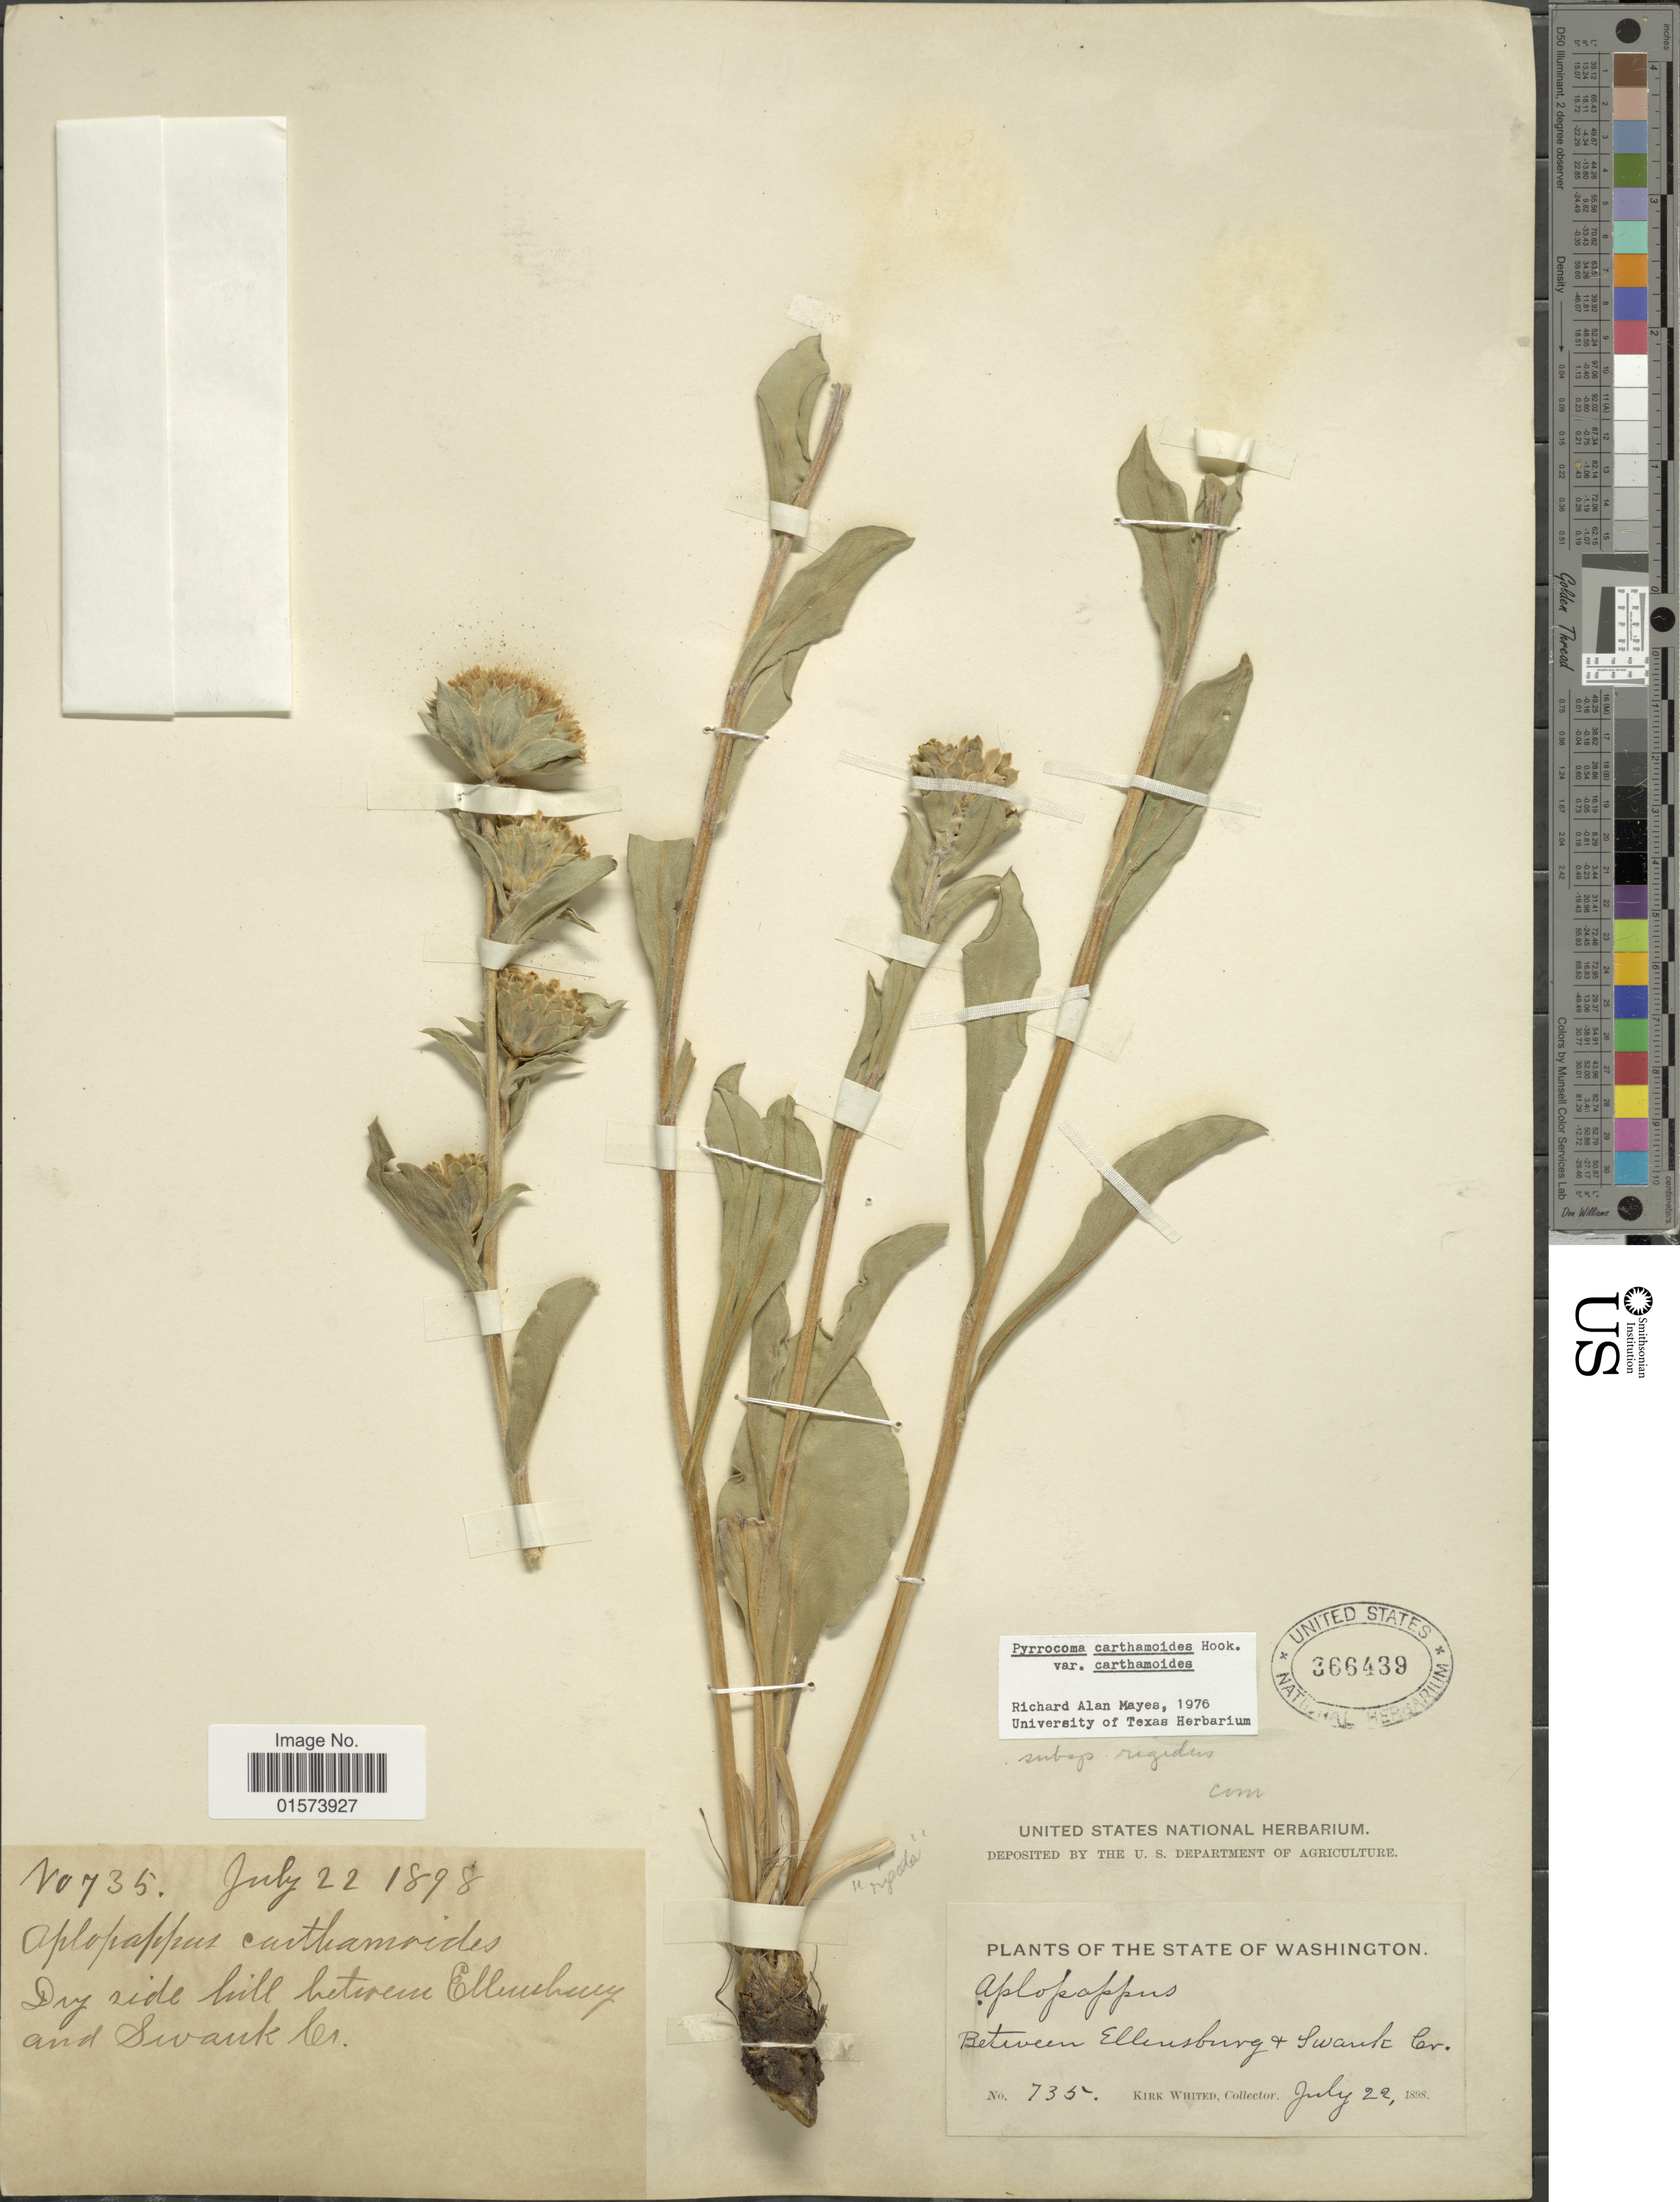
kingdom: Plantae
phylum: Tracheophyta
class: Magnoliopsida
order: Asterales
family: Asteraceae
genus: Pyrrocoma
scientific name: Pyrrocoma carthamoides var. carthamoides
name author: Hook.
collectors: K. Whited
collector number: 735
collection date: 1898-07-22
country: United States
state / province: Washington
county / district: Kittitas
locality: Dry side hill between Ellensburg + Swank Cr.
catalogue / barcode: US 366439